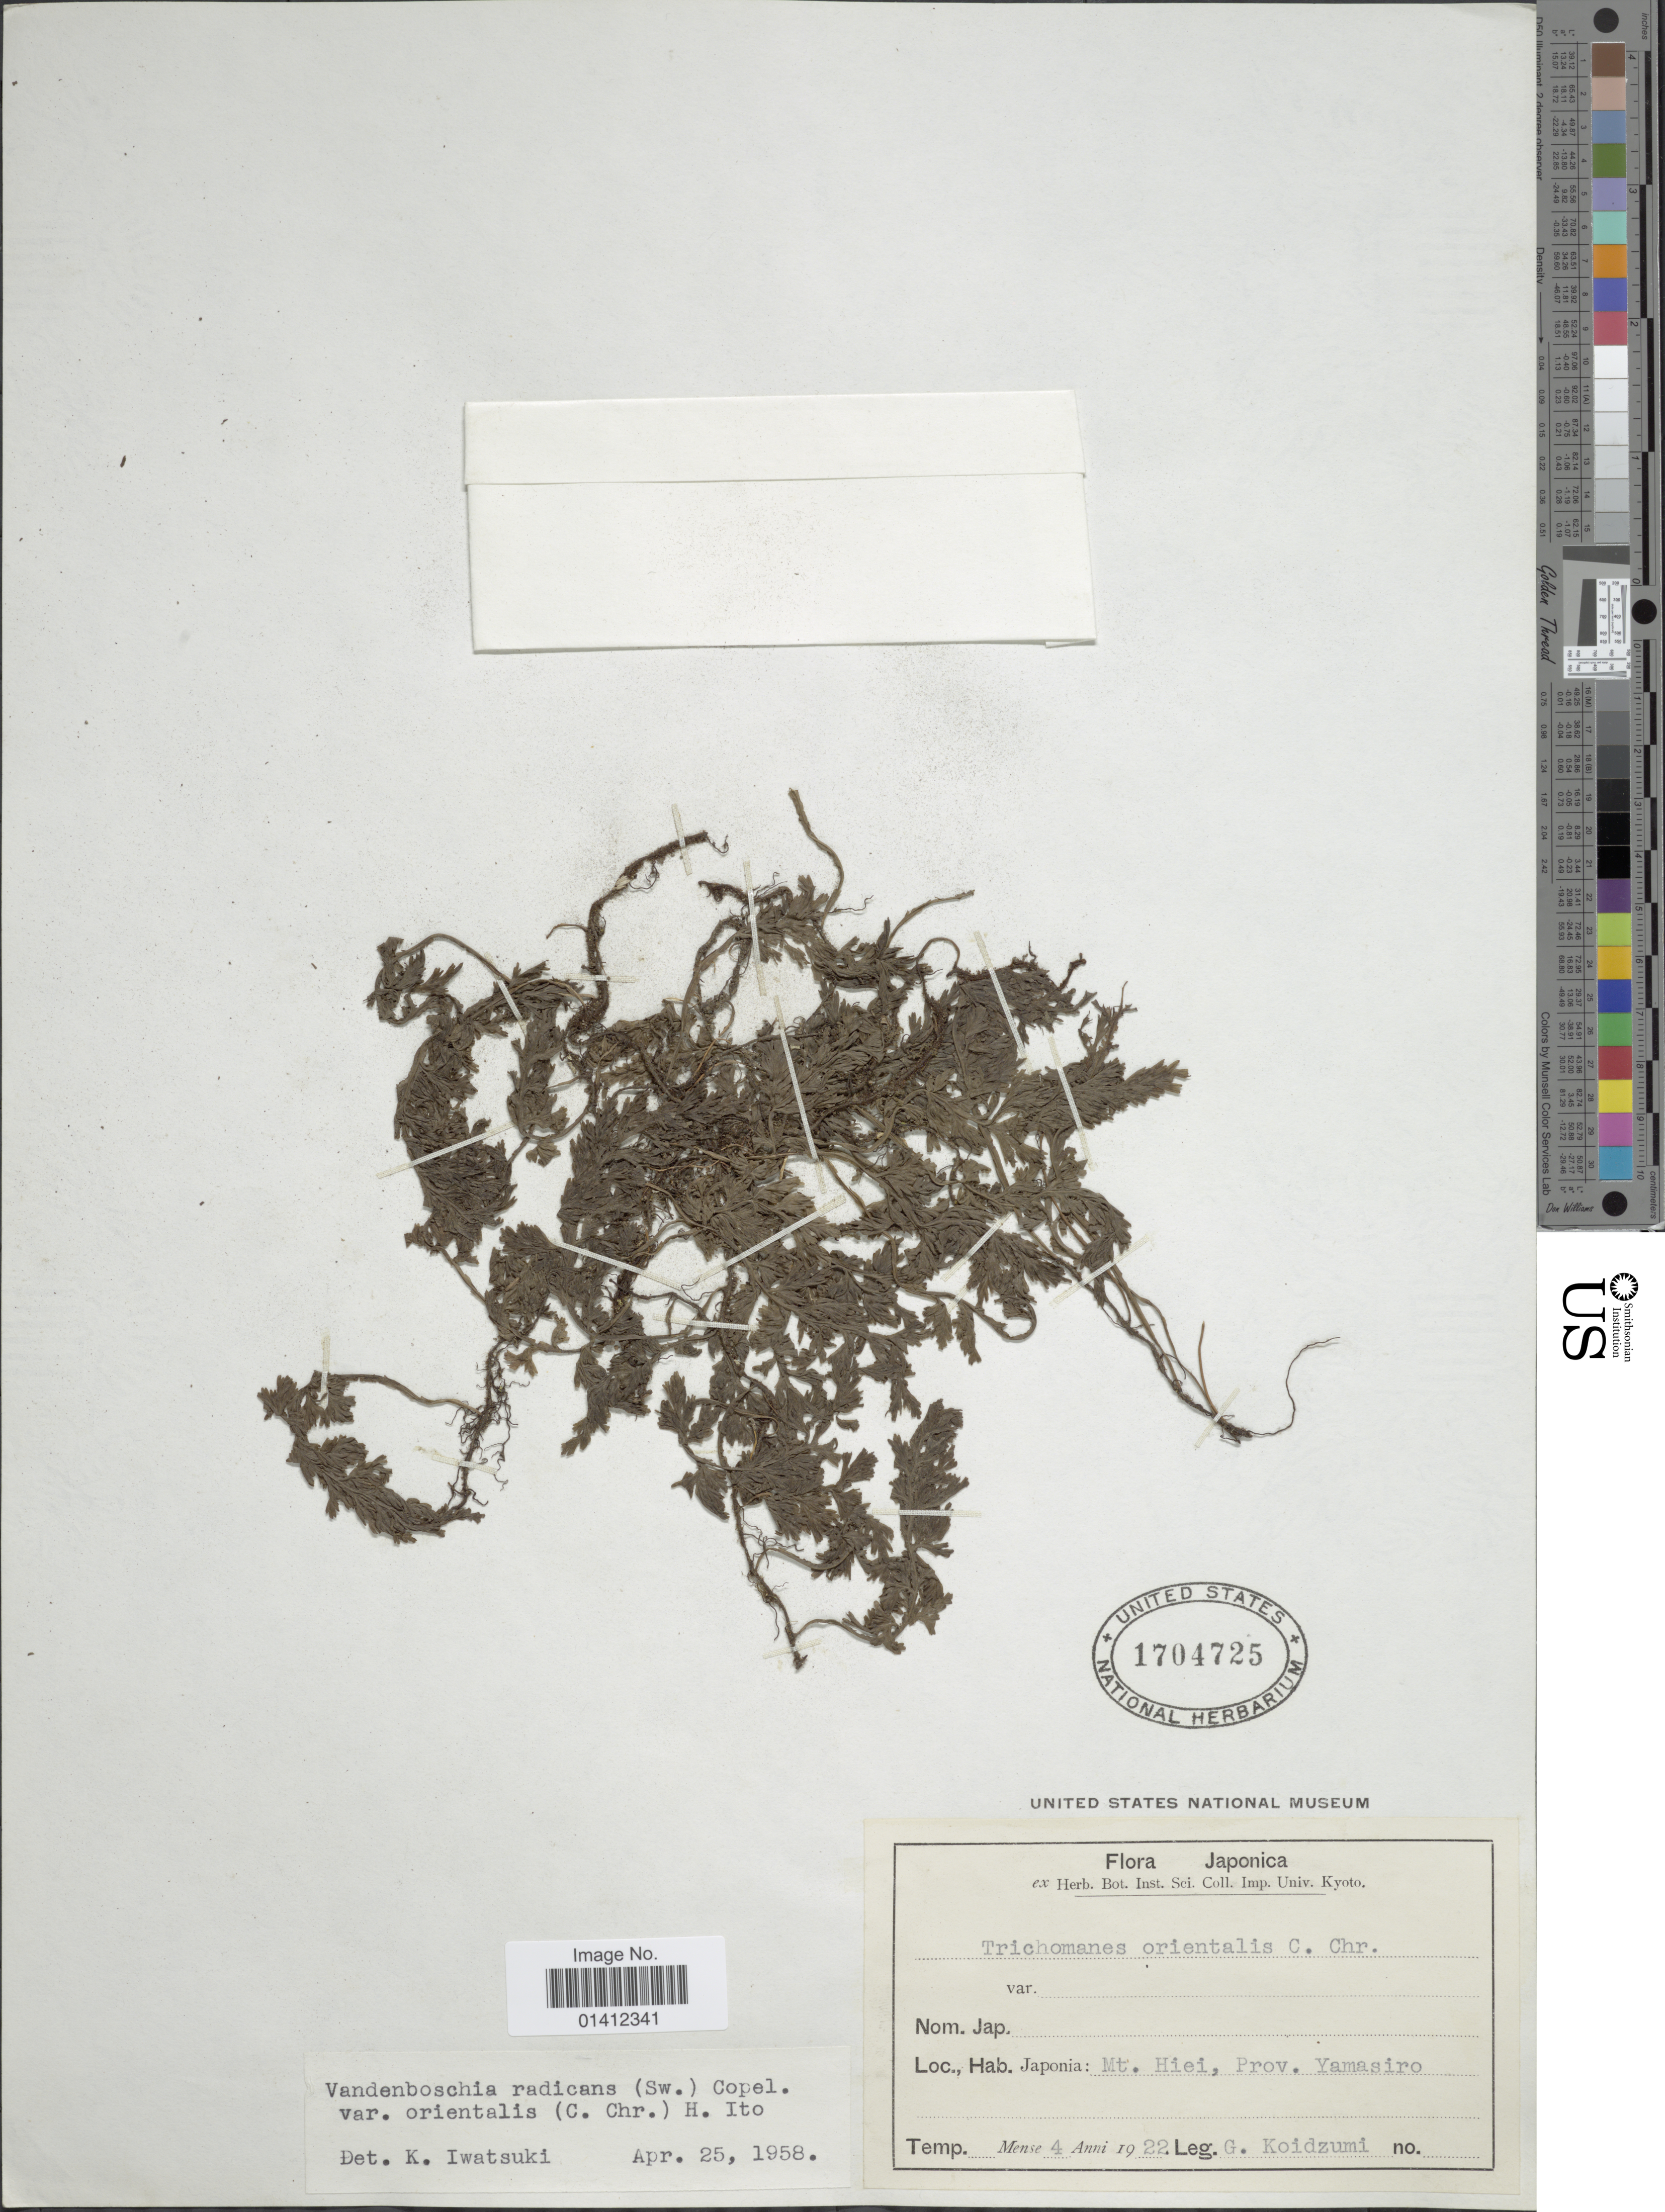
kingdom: Plantae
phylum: Tracheophyta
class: Polypodiopsida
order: Hymenophyllales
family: Hymenophyllaceae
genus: Vandenboschia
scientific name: Vandenboschia radicans var. orientalis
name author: (C. Chr.) H. Itô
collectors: G. Koidzumi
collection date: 1922-06-04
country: Japan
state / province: Siga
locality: Mt Hiei, Prov. Yamasiro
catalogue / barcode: US 1704725